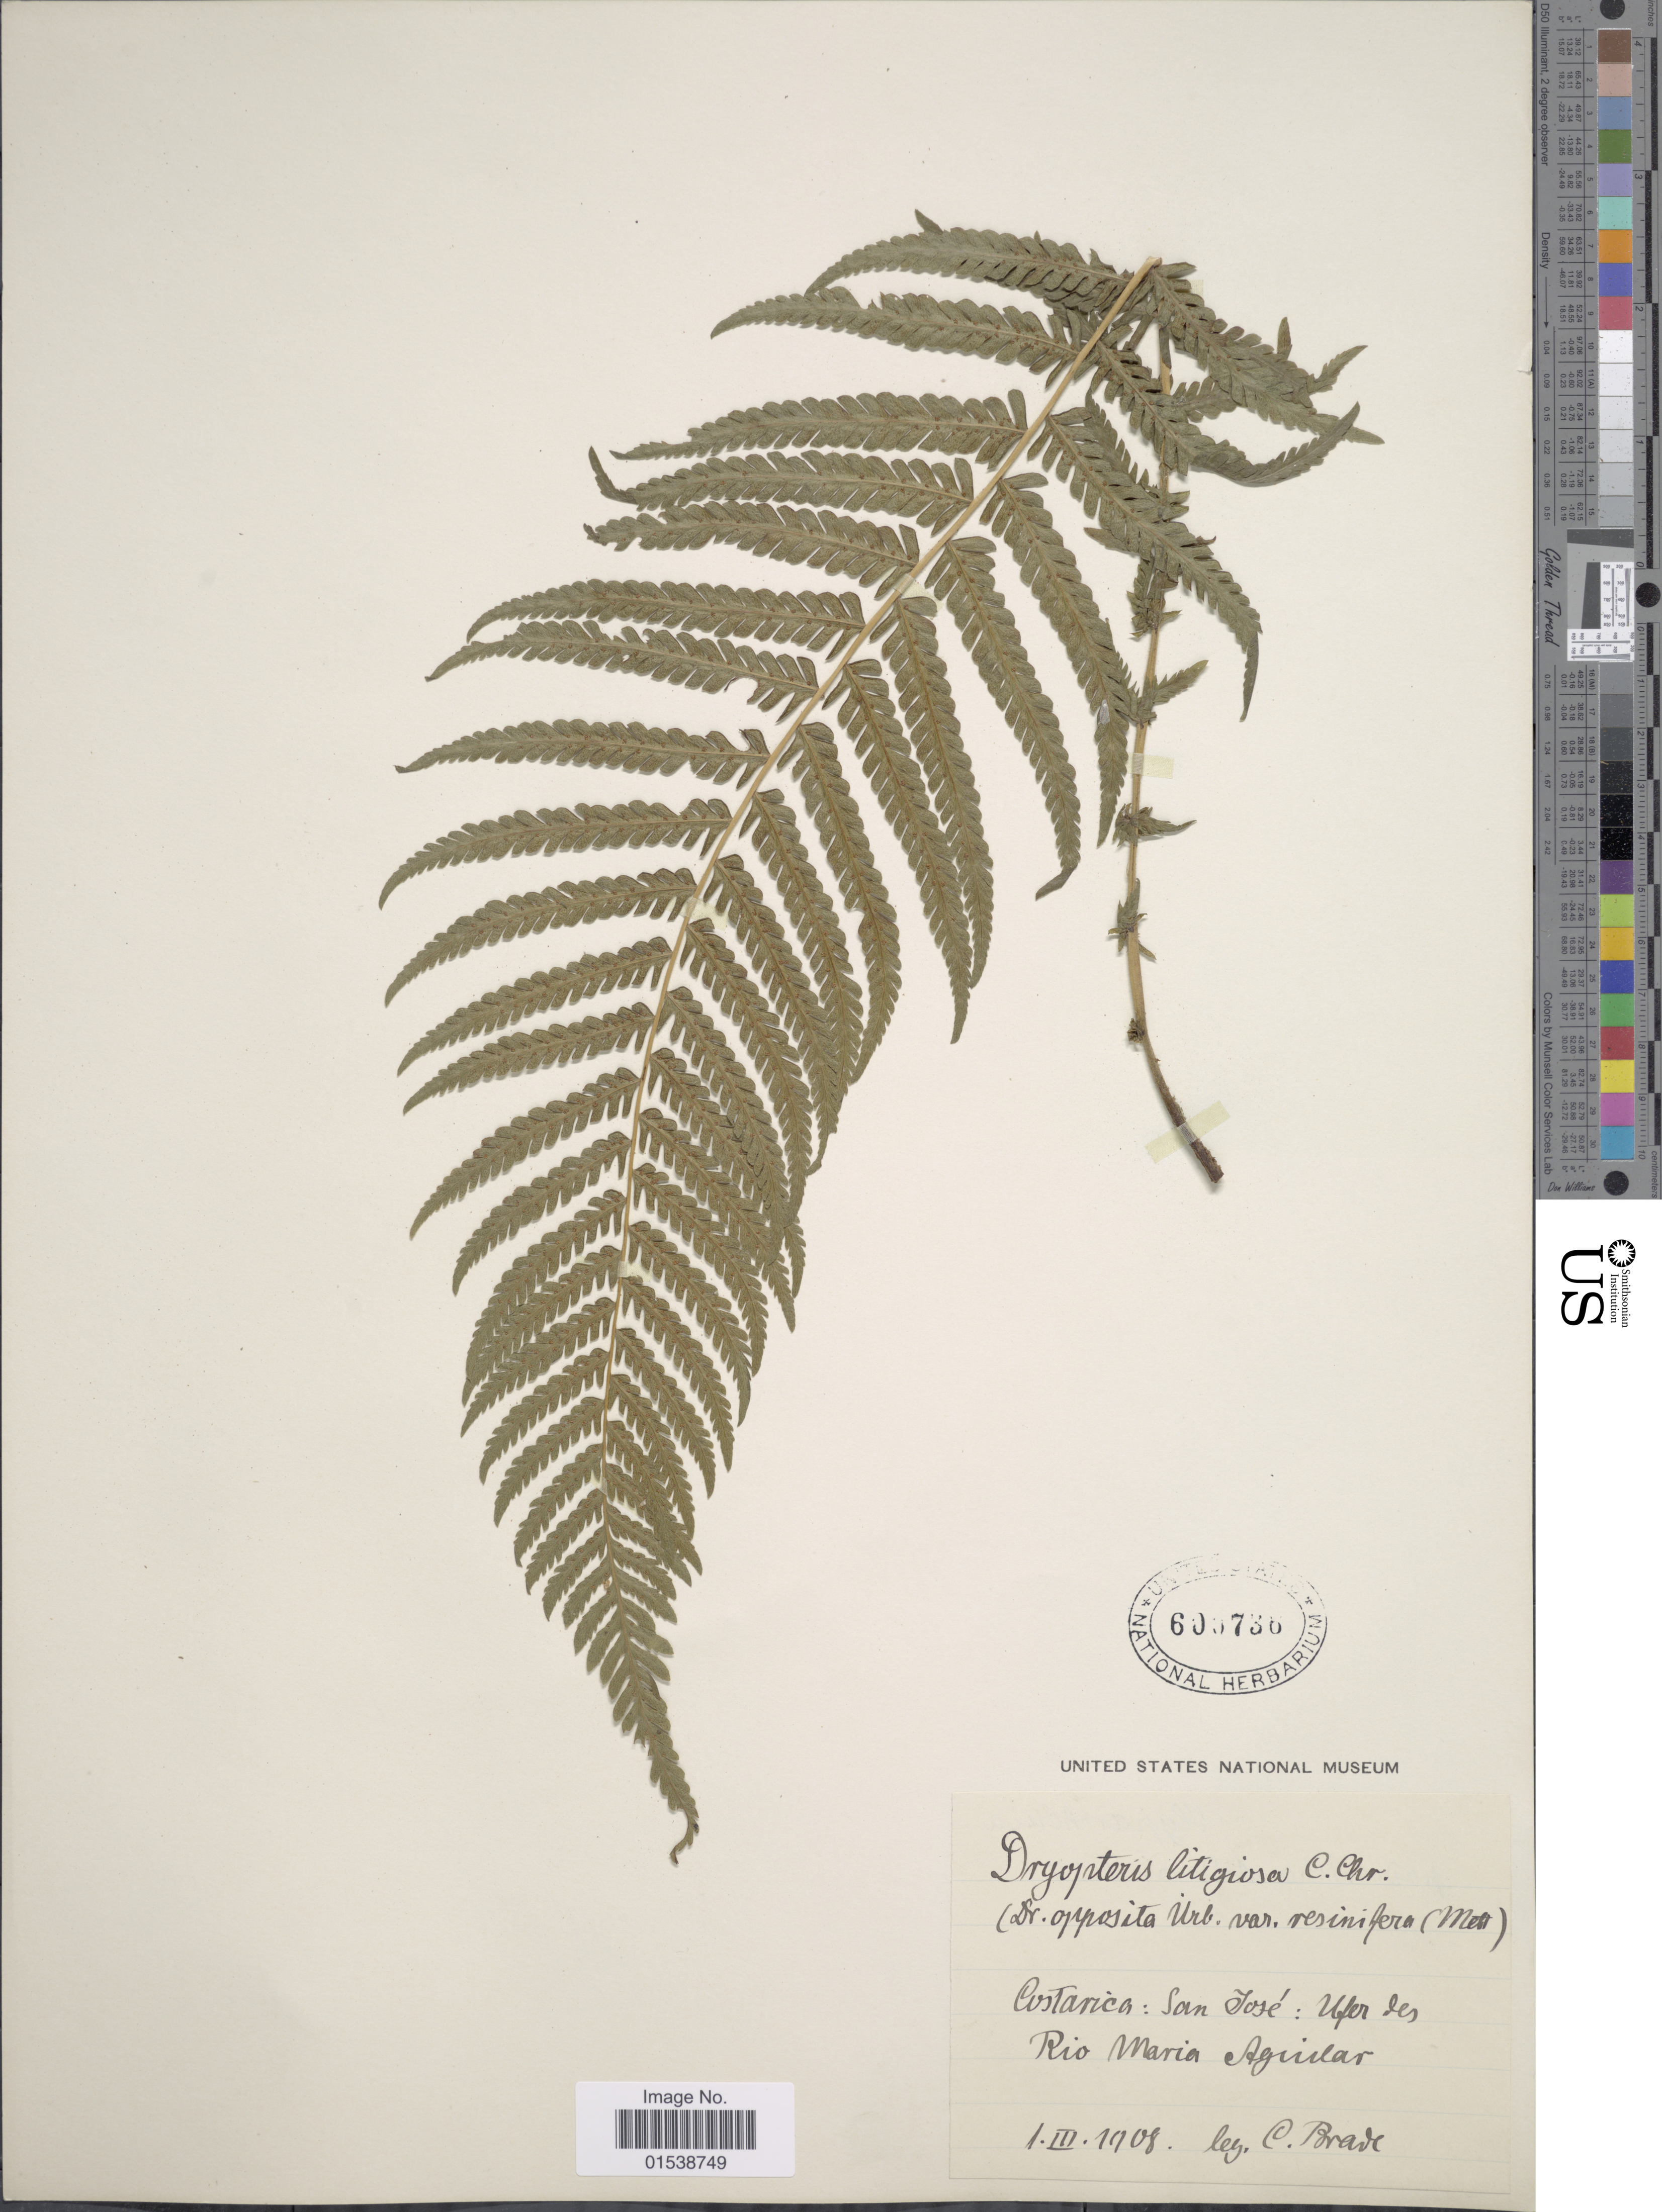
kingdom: Plantae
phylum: Tracheophyta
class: Polypodiopsida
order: Polypodiales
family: Thelypteridaceae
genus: Amauropelta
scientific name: Amauropelta resinifera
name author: (Desv.) Pic. Serm.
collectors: C. Brade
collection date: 1908-03-01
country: Costa Rica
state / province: San José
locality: Costarica: San Jose: Ufer des Rio Maria Aguilar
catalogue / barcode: US 608738